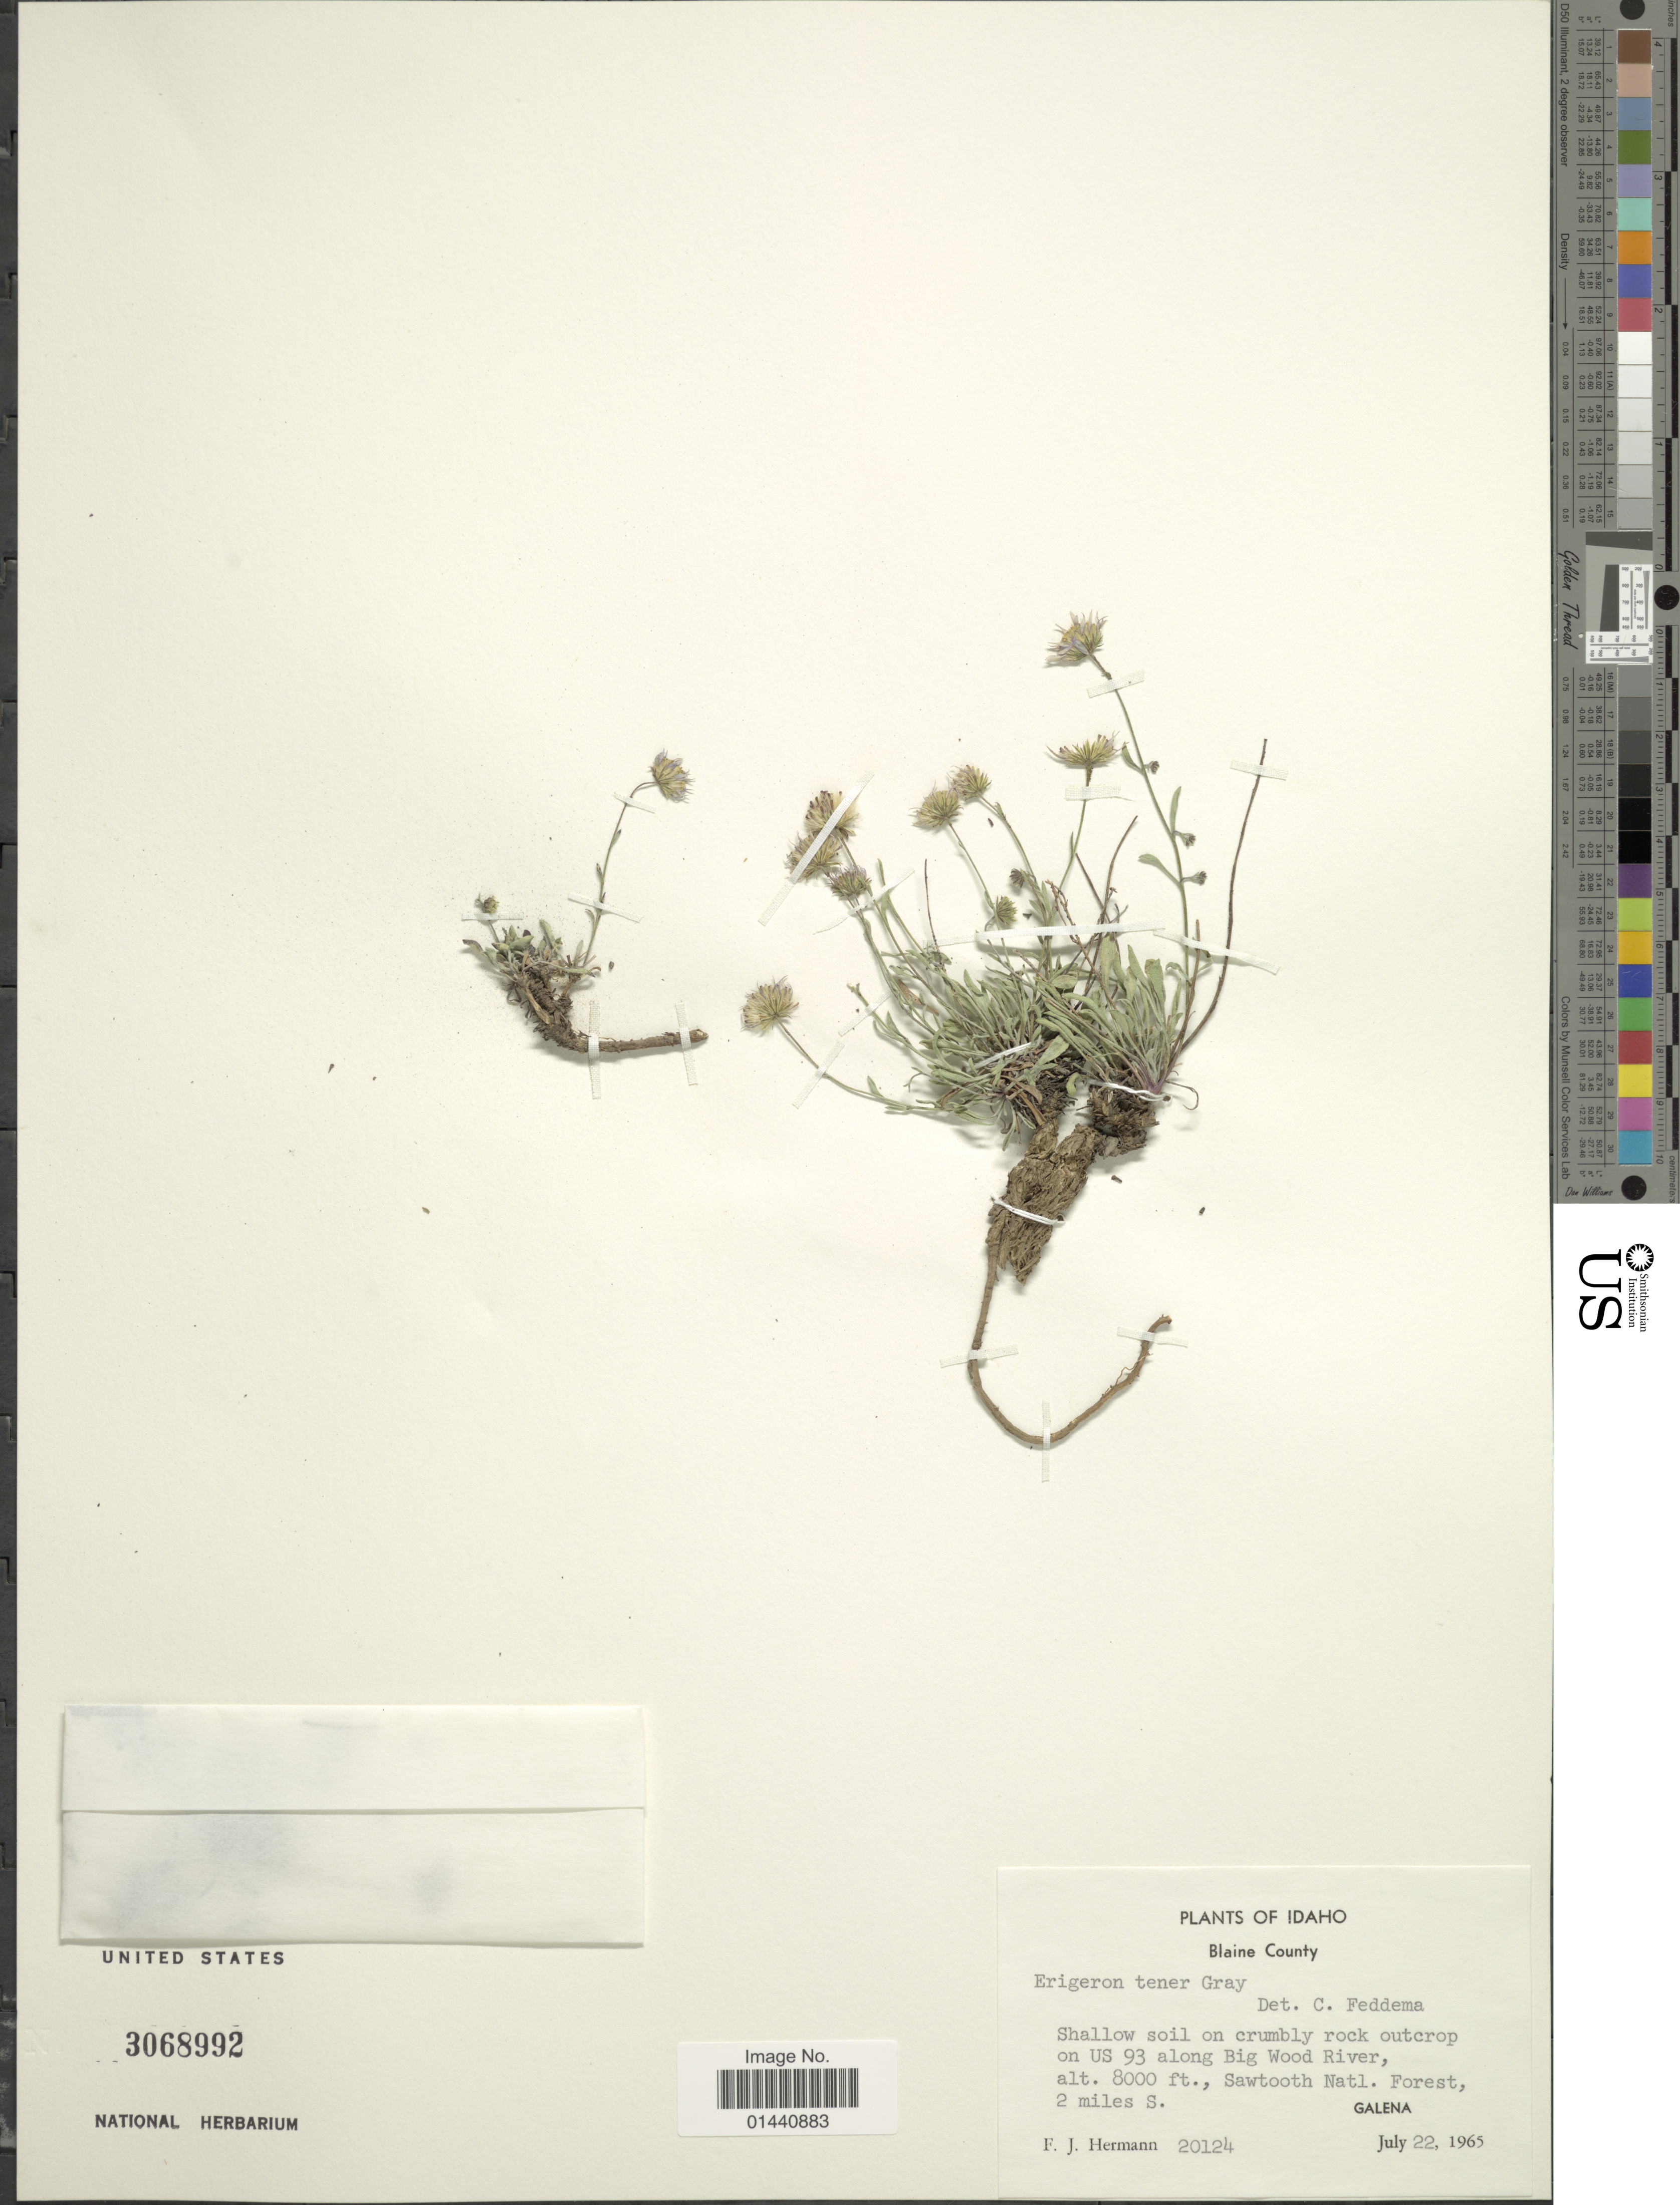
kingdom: Plantae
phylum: Tracheophyta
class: Magnoliopsida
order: Asterales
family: Asteraceae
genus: Erigeron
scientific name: Erigeron tener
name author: A. Gray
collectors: F. J. Hermann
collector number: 20124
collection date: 1965-07-22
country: United States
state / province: Idaho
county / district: Blaine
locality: Shallow soil on crumbly rock outcrop on US 93 along Big Wood River. Sawtooth Natl. Forest, 2 miles S. Galena.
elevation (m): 2438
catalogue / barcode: US 2068992